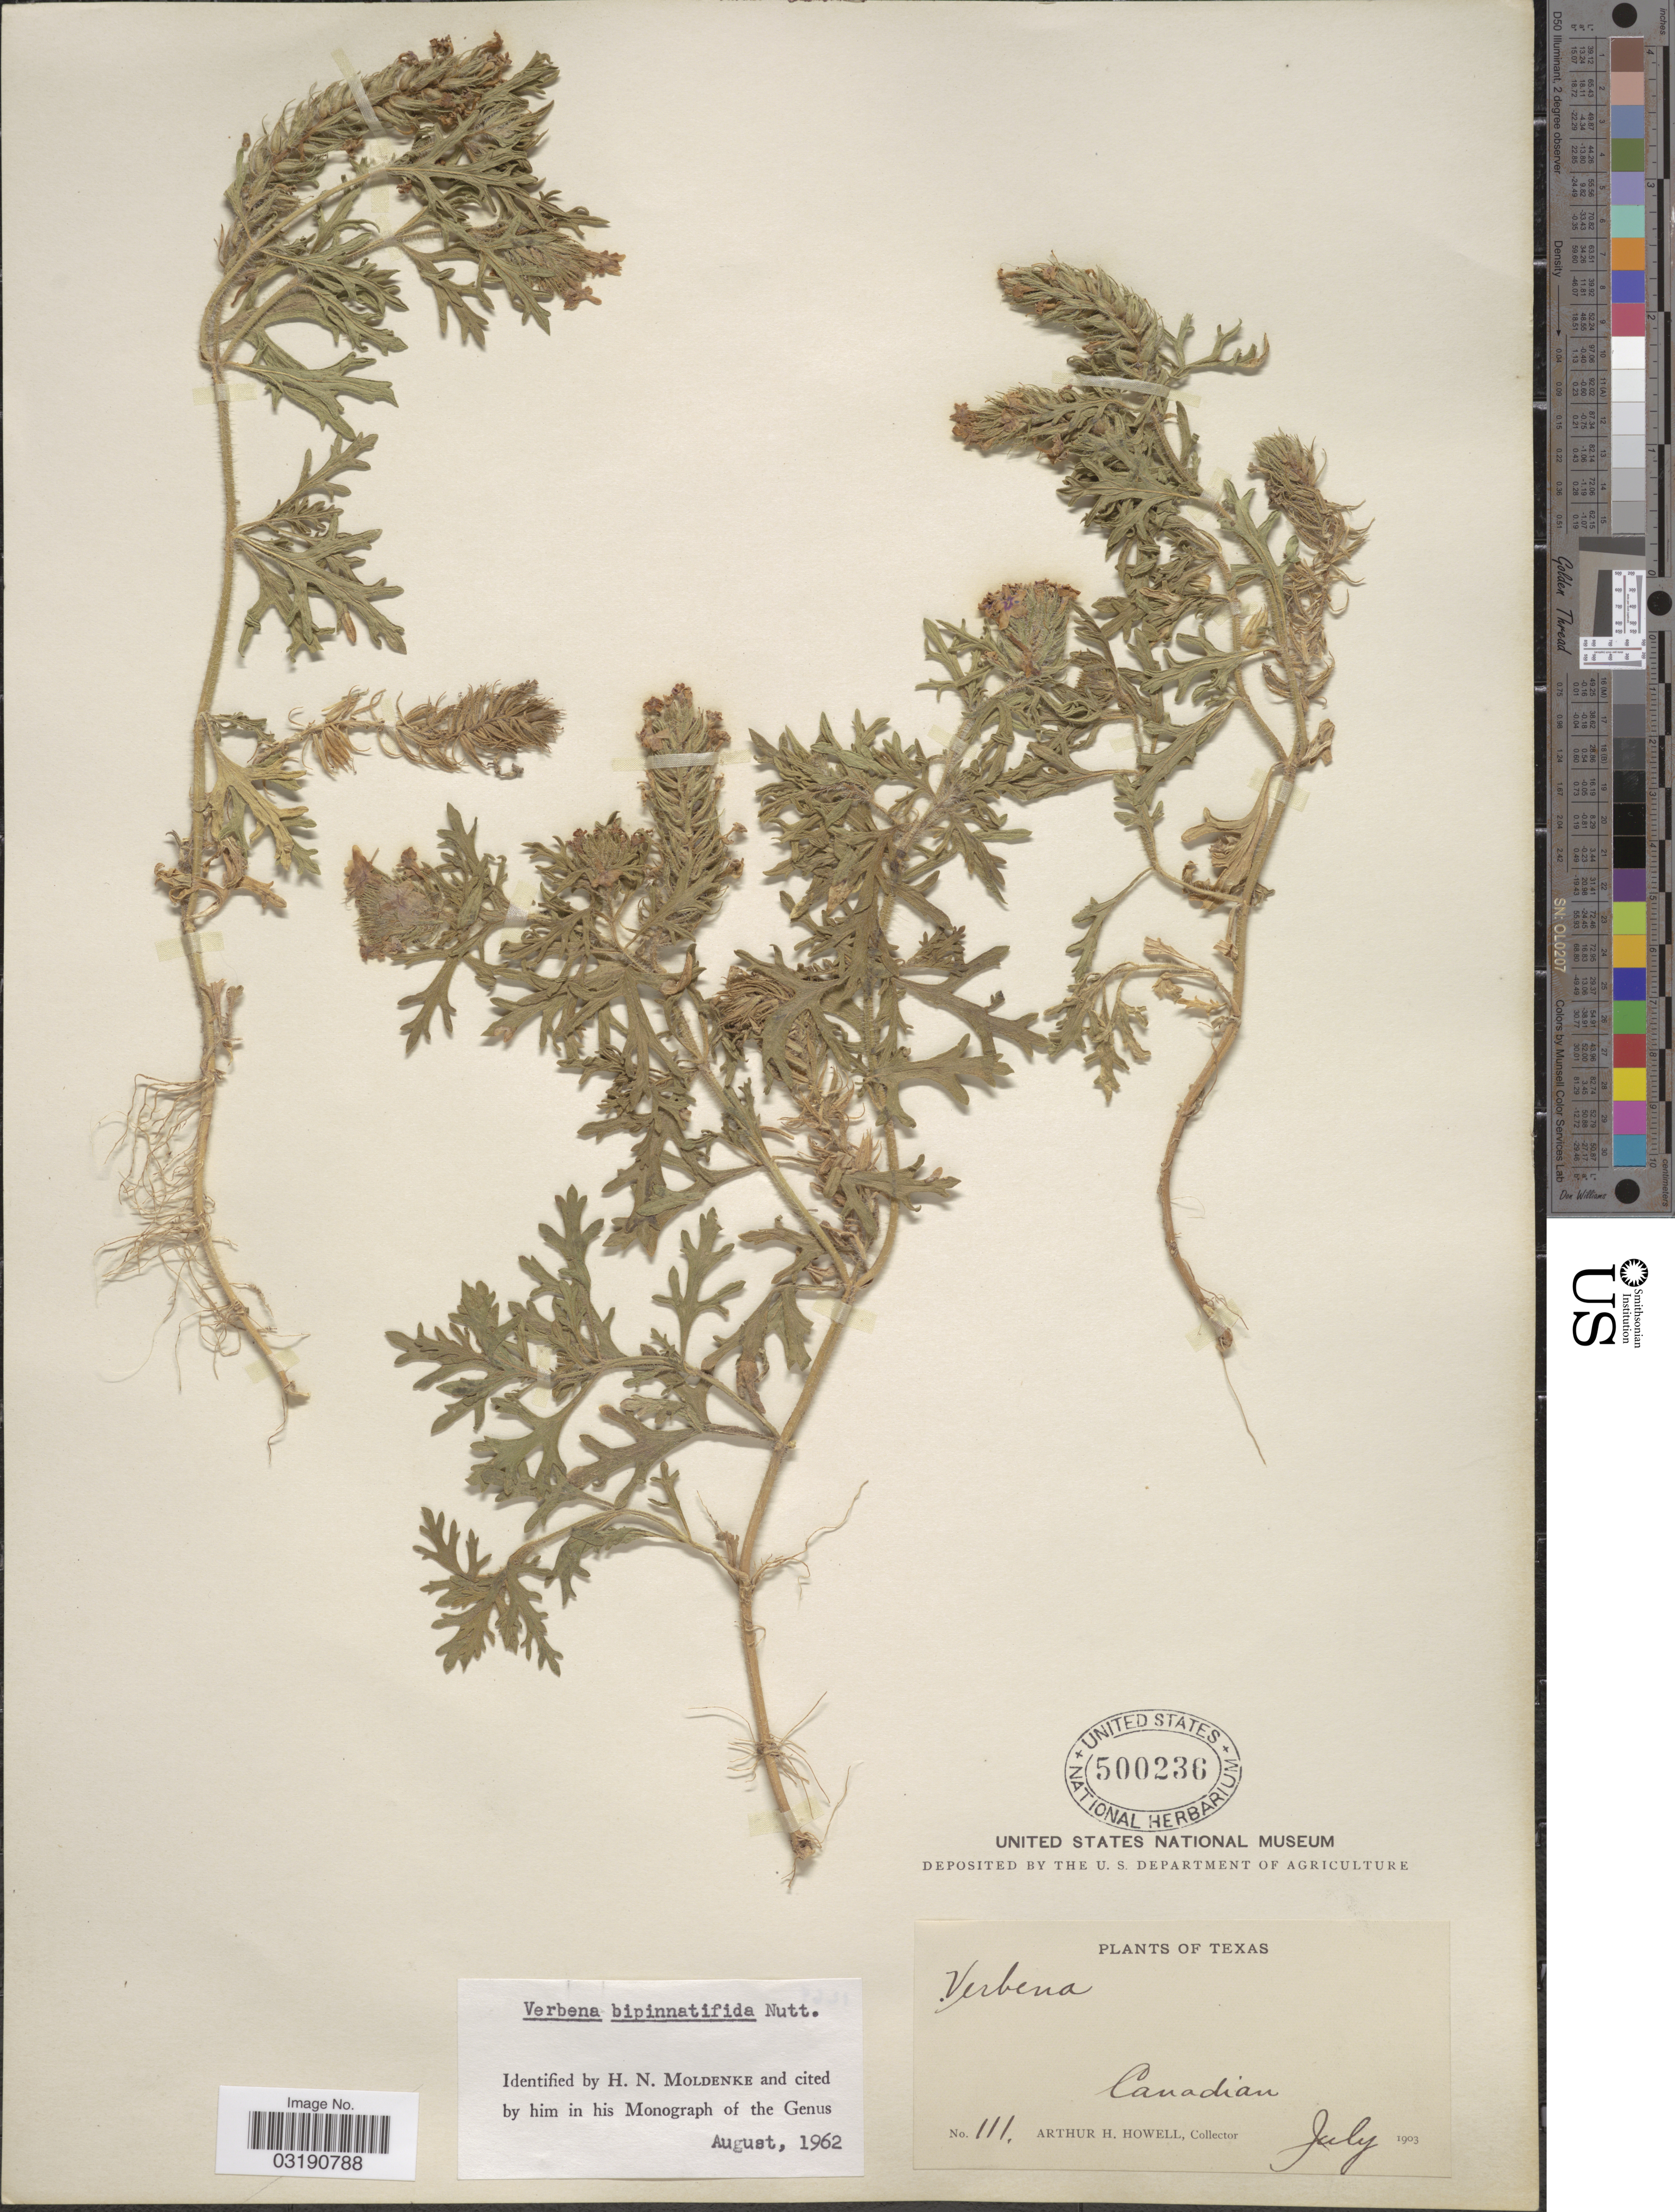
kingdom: Plantae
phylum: Tracheophyta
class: Magnoliopsida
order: Lamiales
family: Verbenaceae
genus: Verbena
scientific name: Verbena bipinnatifida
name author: (Schauer) Nutt.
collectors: A. H. Howell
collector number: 111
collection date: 1903-07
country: United States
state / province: Texas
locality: Canadian.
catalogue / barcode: US 500236